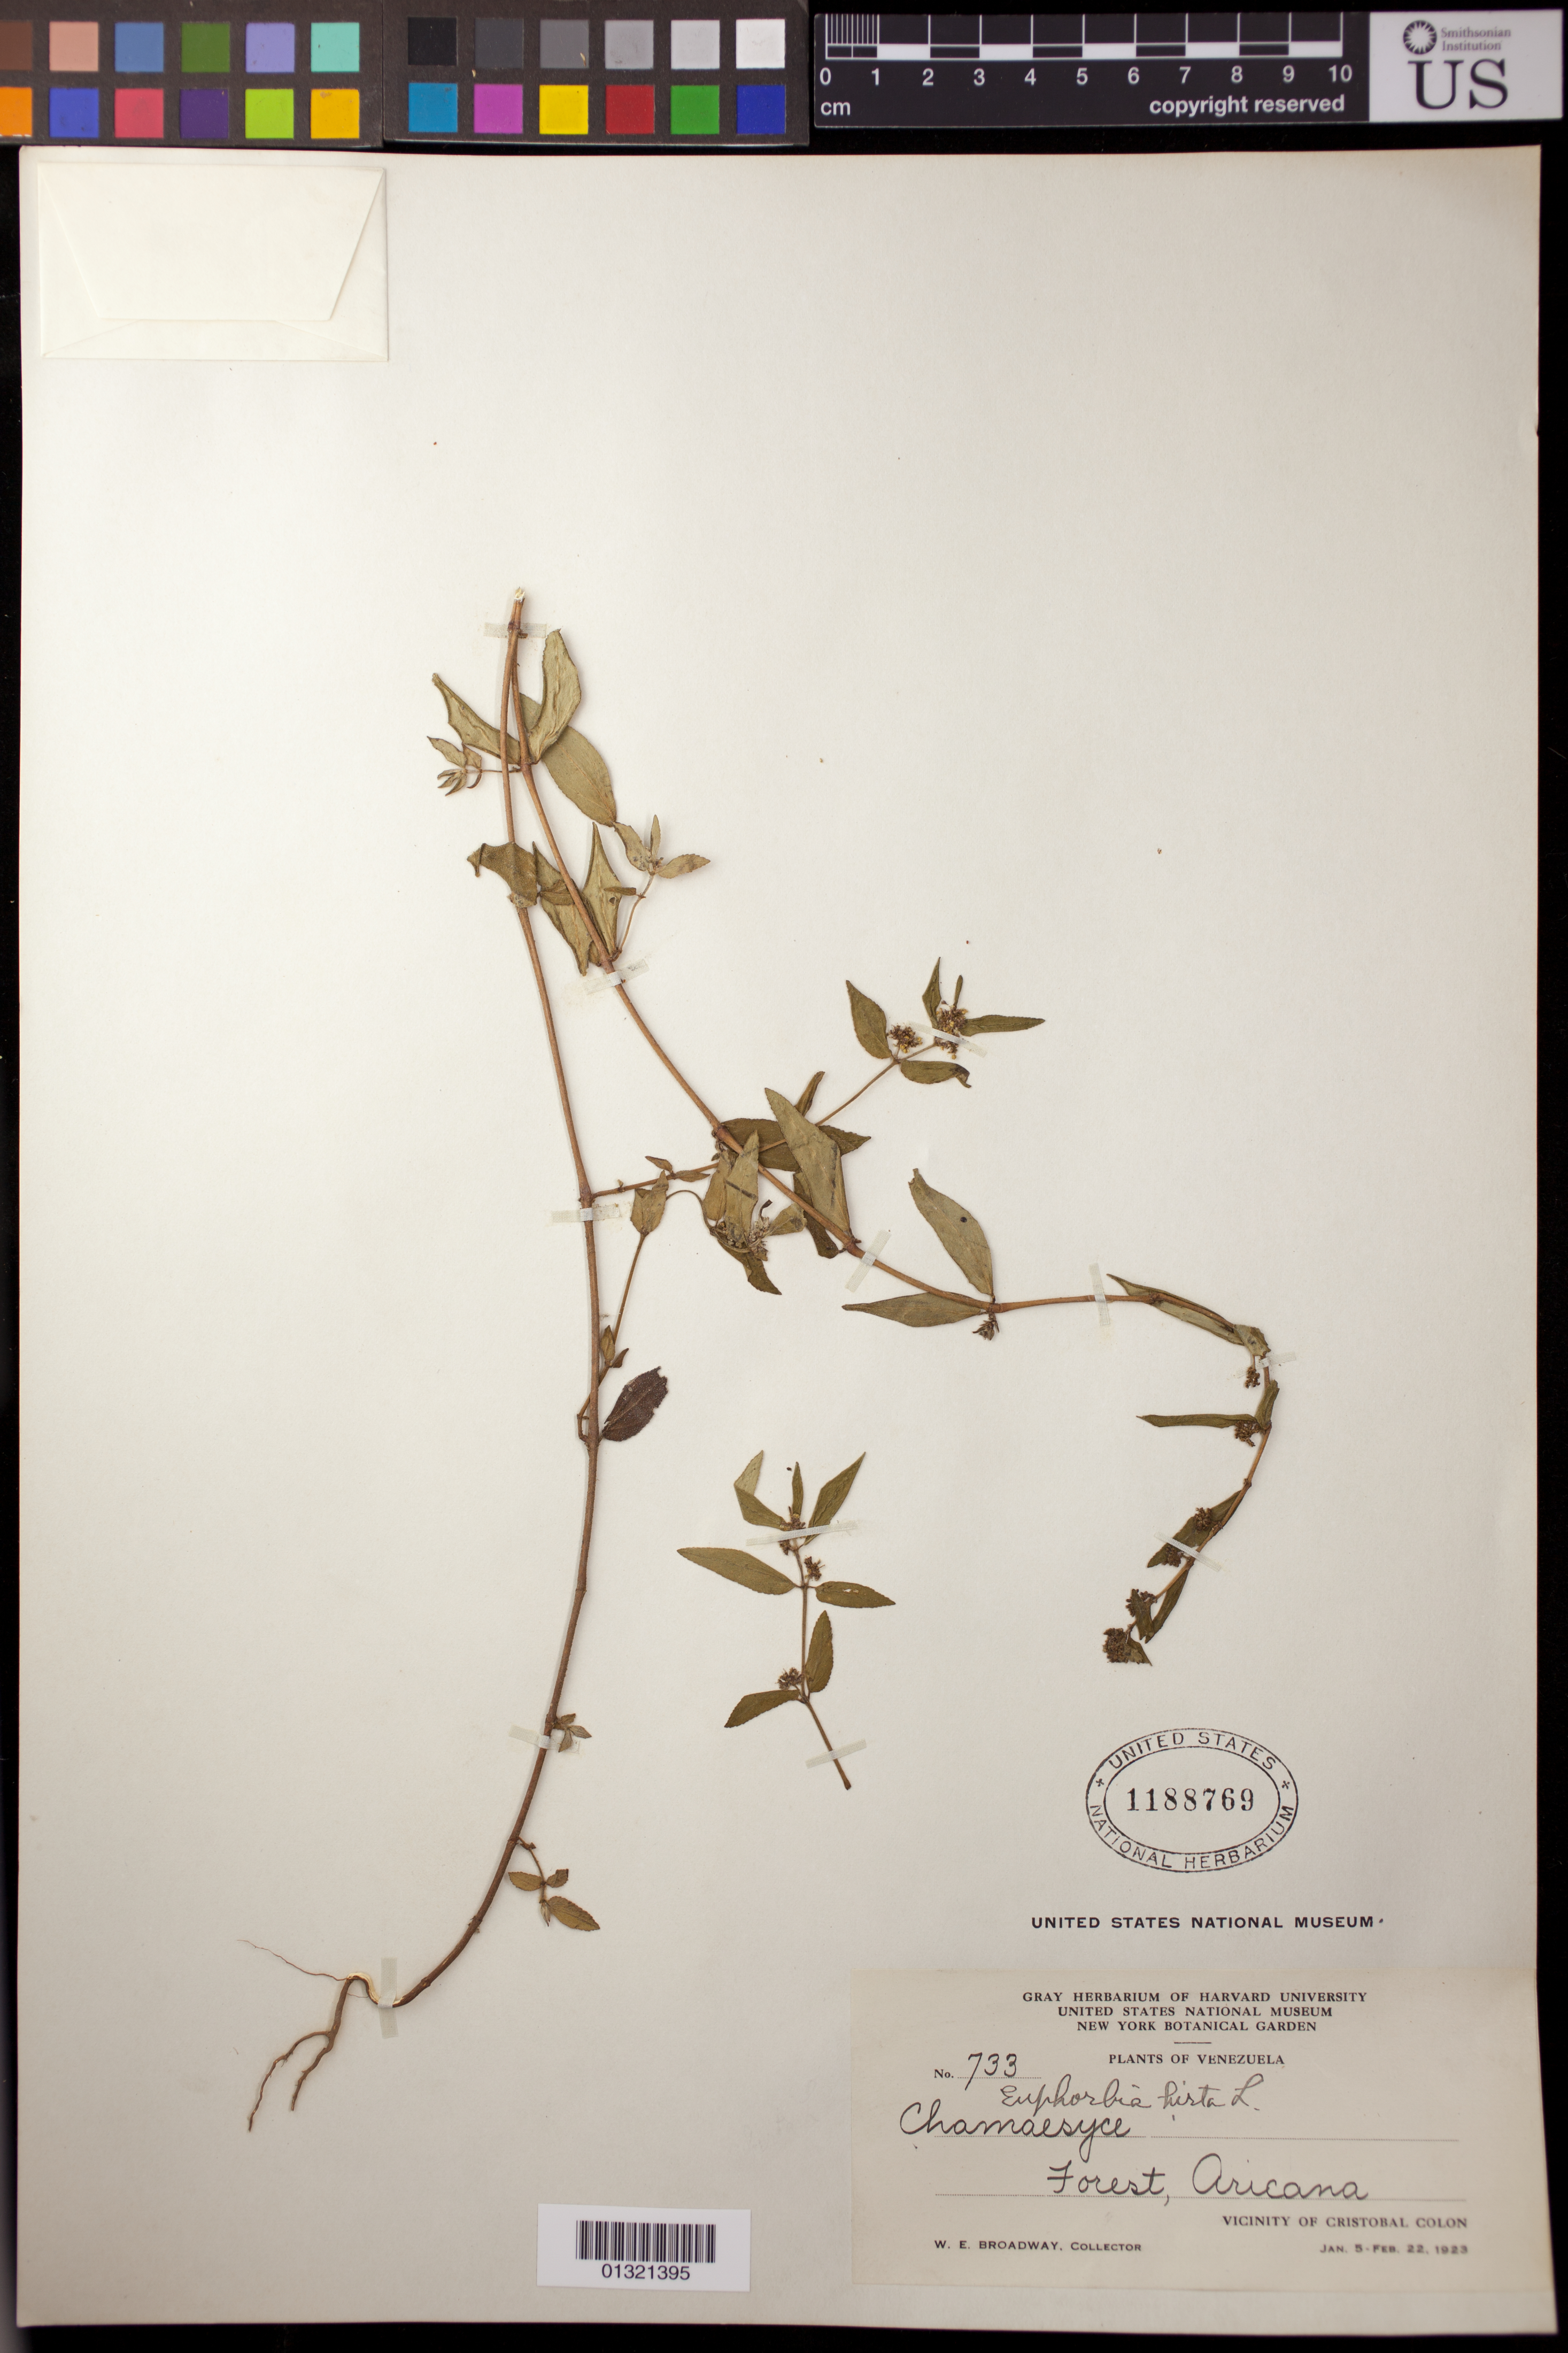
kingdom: Plantae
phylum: Tracheophyta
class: Magnoliopsida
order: Malpighiales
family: Euphorbiaceae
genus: Euphorbia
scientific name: Euphorbia hirta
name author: L.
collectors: W. E. Broadway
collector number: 733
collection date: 1923-01-05/1923-02-22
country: Venezuela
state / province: Sucre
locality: Aricana; Vicinity of Cristobal Colon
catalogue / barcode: US 1188769